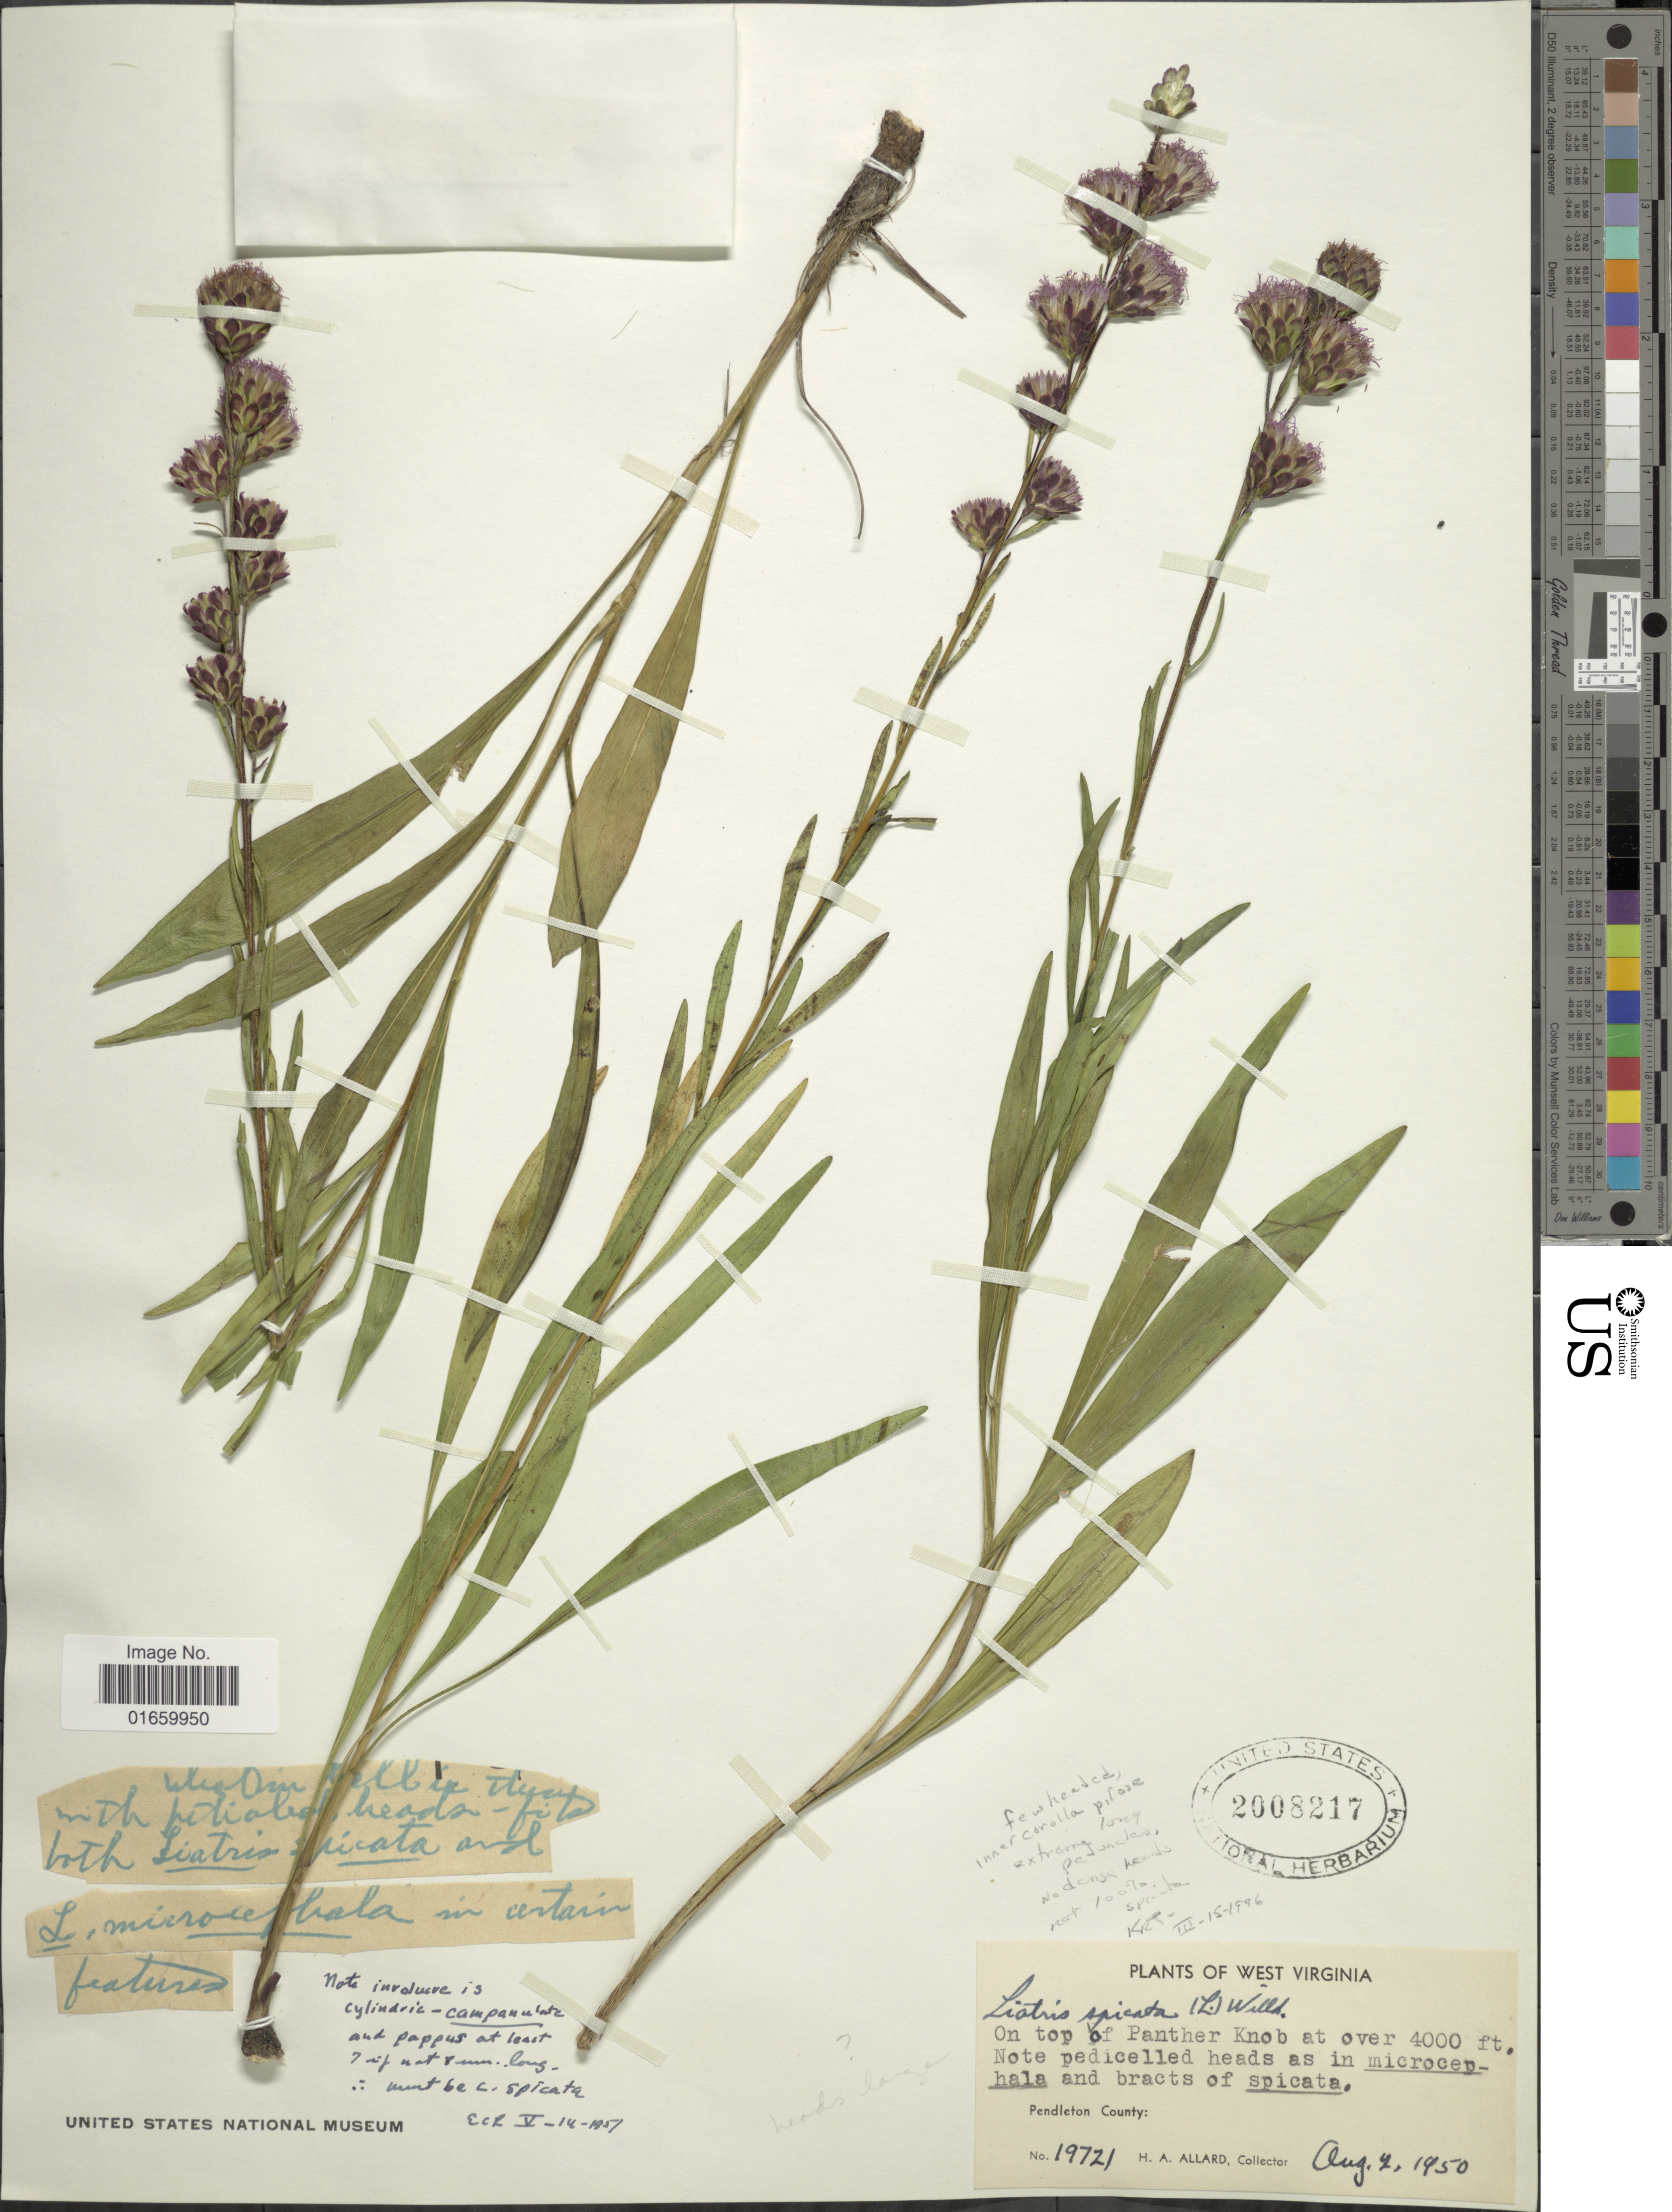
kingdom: Plantae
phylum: Tracheophyta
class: Magnoliopsida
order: Asterales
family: Asteraceae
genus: Liatris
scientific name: Liatris sp.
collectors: H. A. Allard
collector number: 19721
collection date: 1950-08-07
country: United States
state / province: West Virginia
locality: On top of Panther Knob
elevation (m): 1219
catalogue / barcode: US 2008217